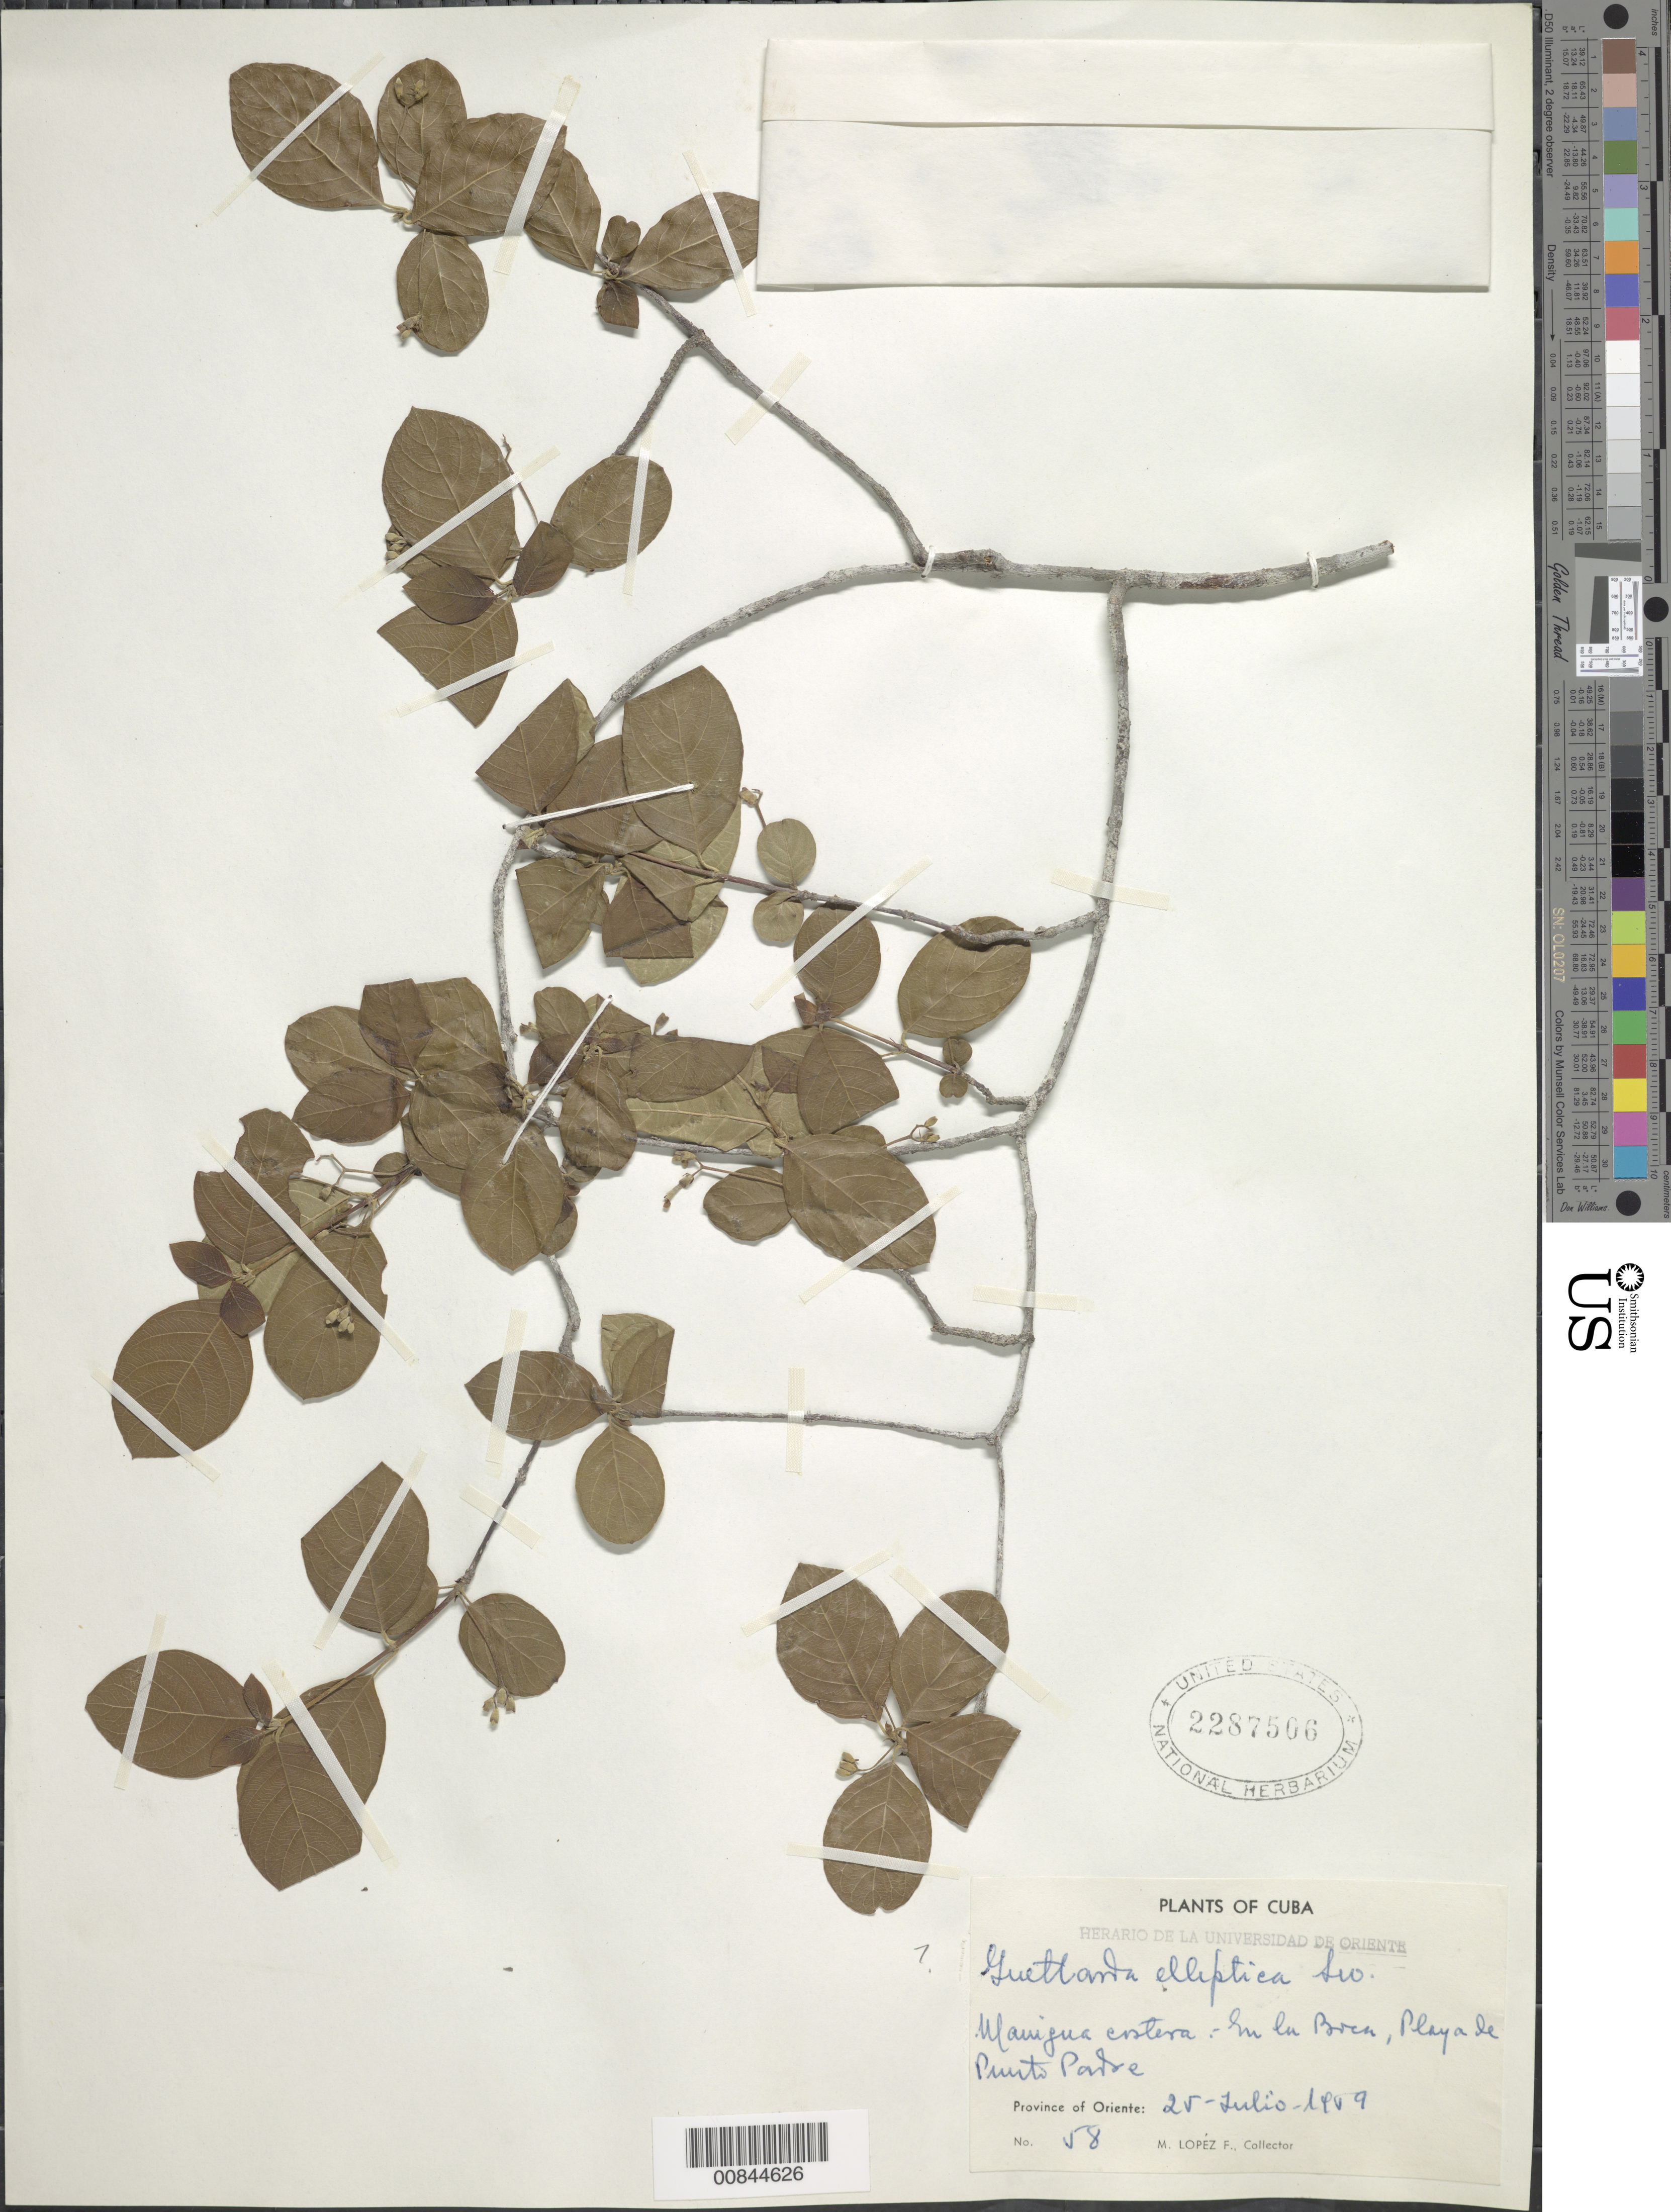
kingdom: Plantae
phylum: Tracheophyta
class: Magnoliopsida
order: Gentianales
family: Rubiaceae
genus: Guettarda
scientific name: Guettarda elliptica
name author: Sw.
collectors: M. López Figueiras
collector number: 58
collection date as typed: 25 Jul 1959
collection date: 1959-07-25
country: Cuba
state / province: Oriente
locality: Manigua costera- In la Boca, Playa de Puerto Padre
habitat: Costera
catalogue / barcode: US 2287506